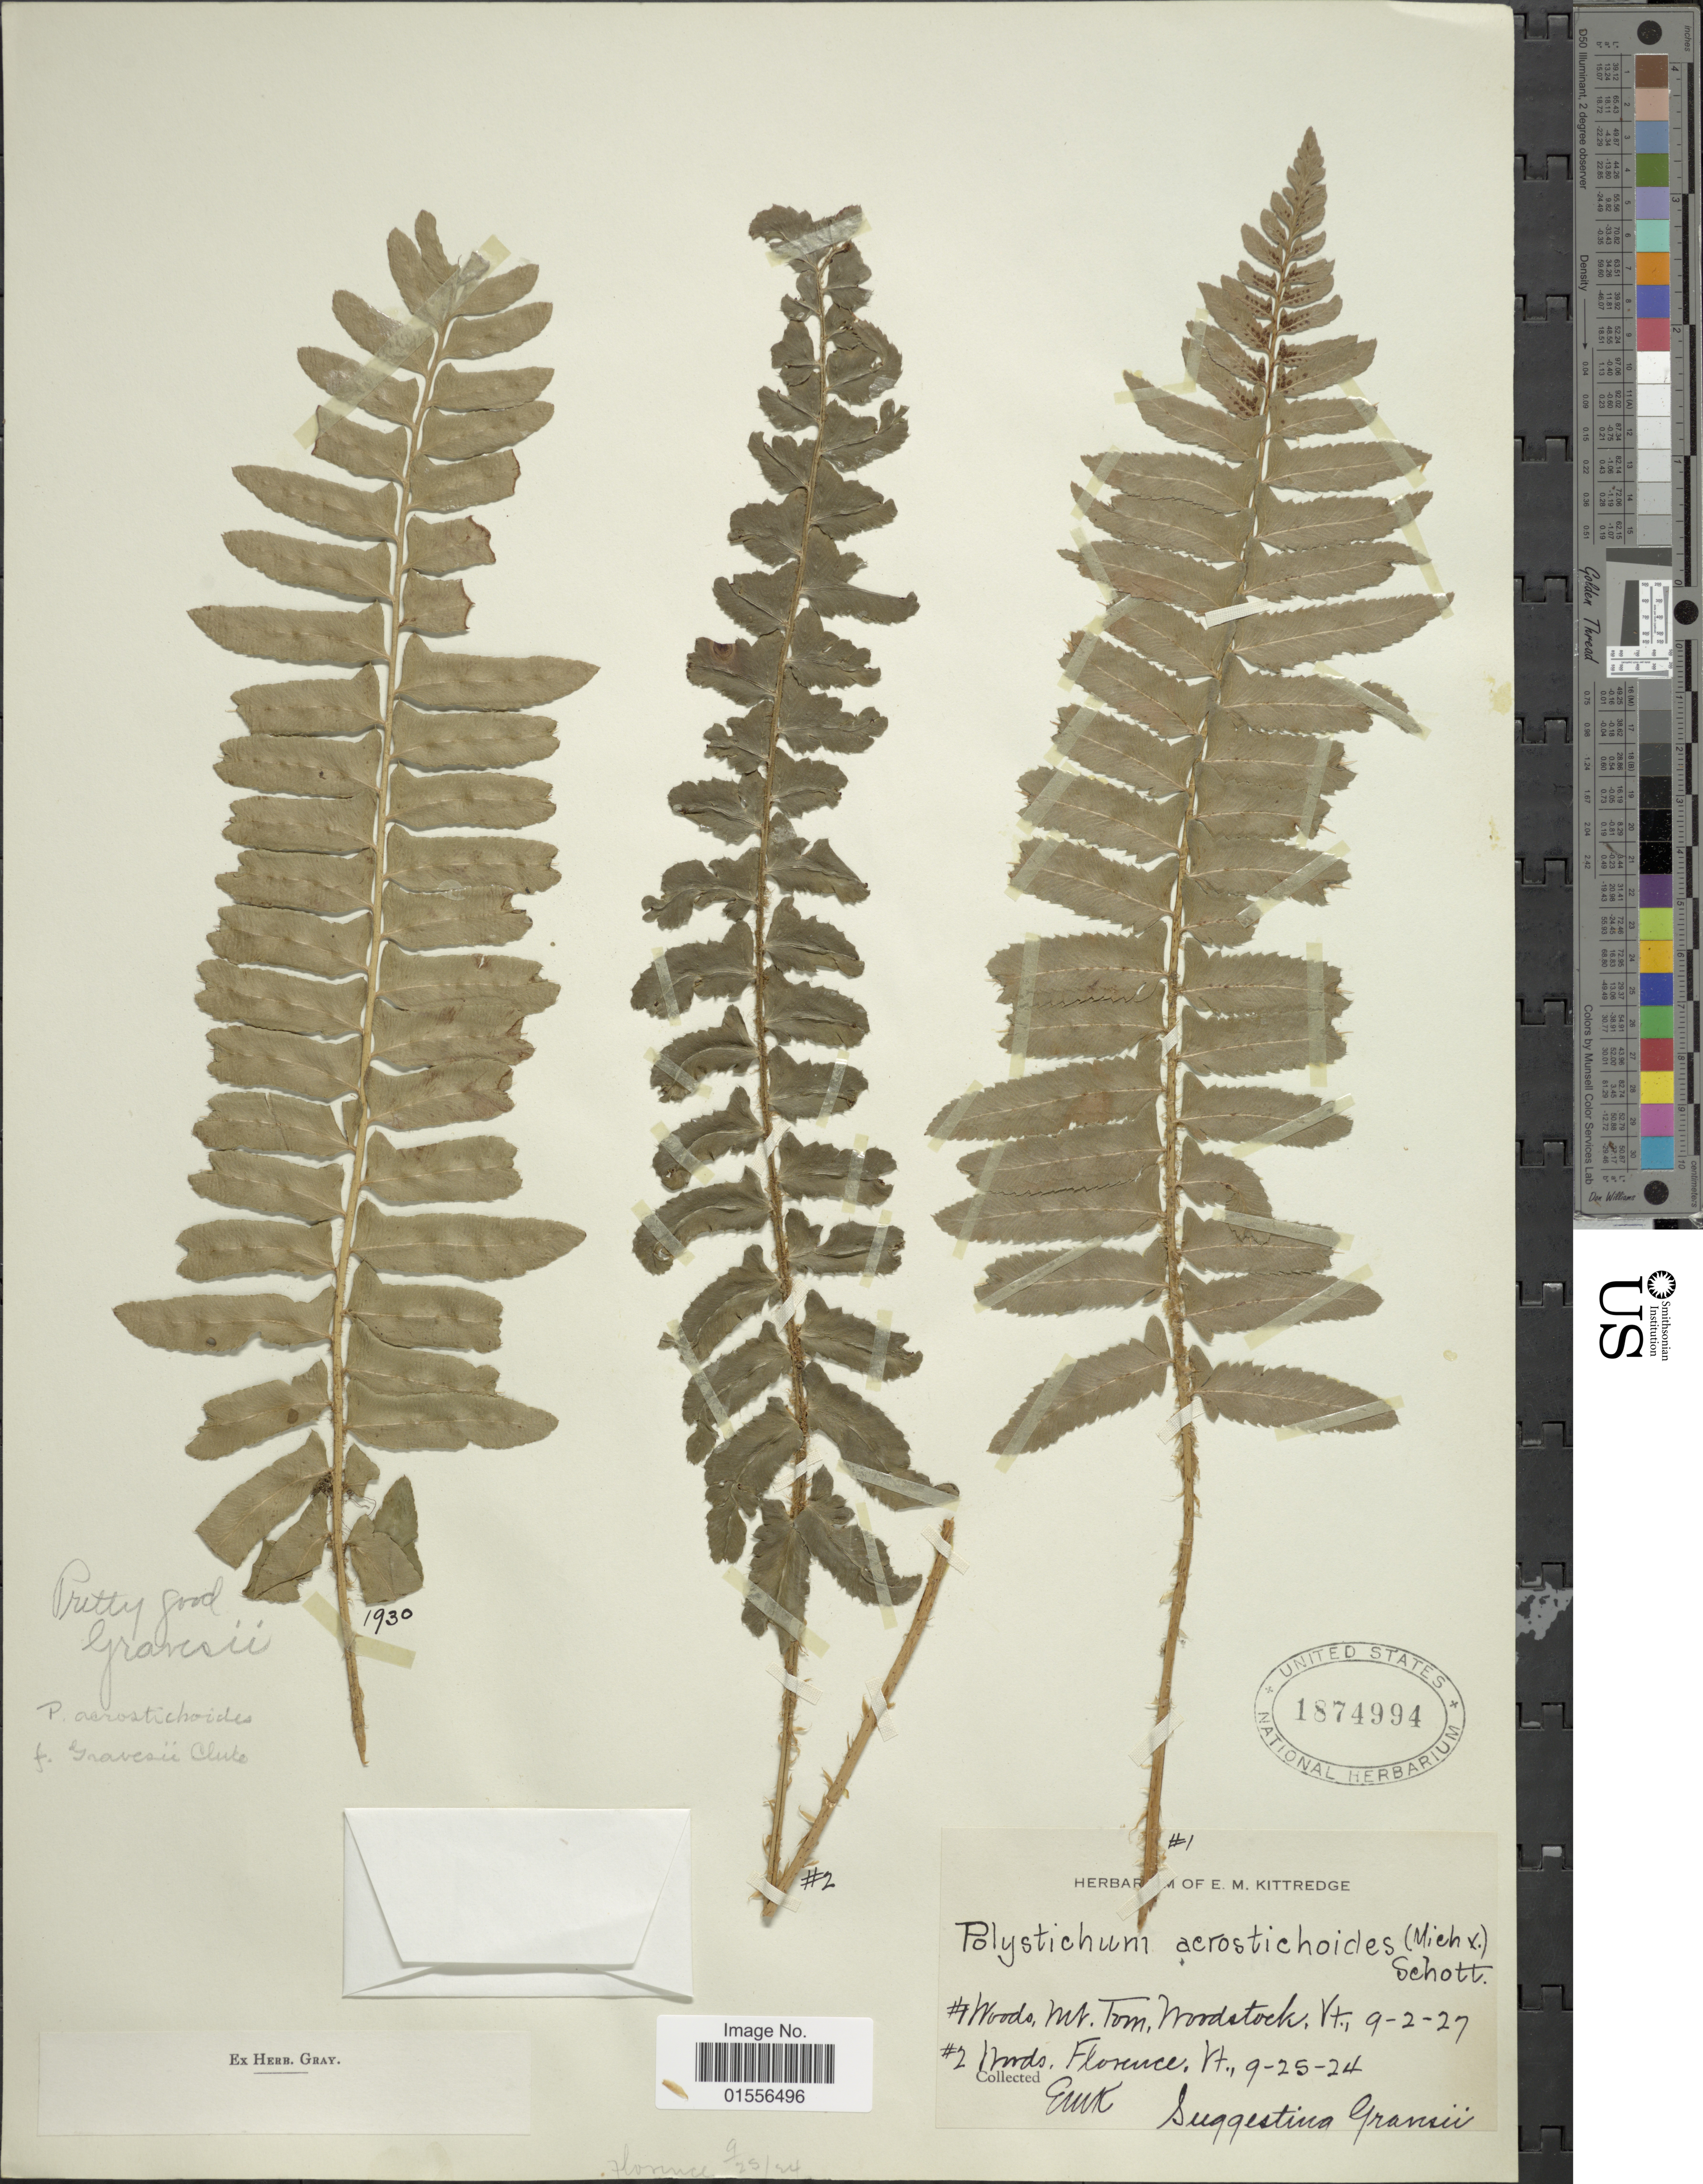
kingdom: Plantae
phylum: Tracheophyta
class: Polypodiopsida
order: Polypodiales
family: Dryopteridaceae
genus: Polystichum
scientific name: Polystichum acrostichoides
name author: (Michx.) Schott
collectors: E. Kittredge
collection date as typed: Transcribed d/m/y: 2/9/27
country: United States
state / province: Vermont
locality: Woods Mt from Woodstock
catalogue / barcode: US 1874994